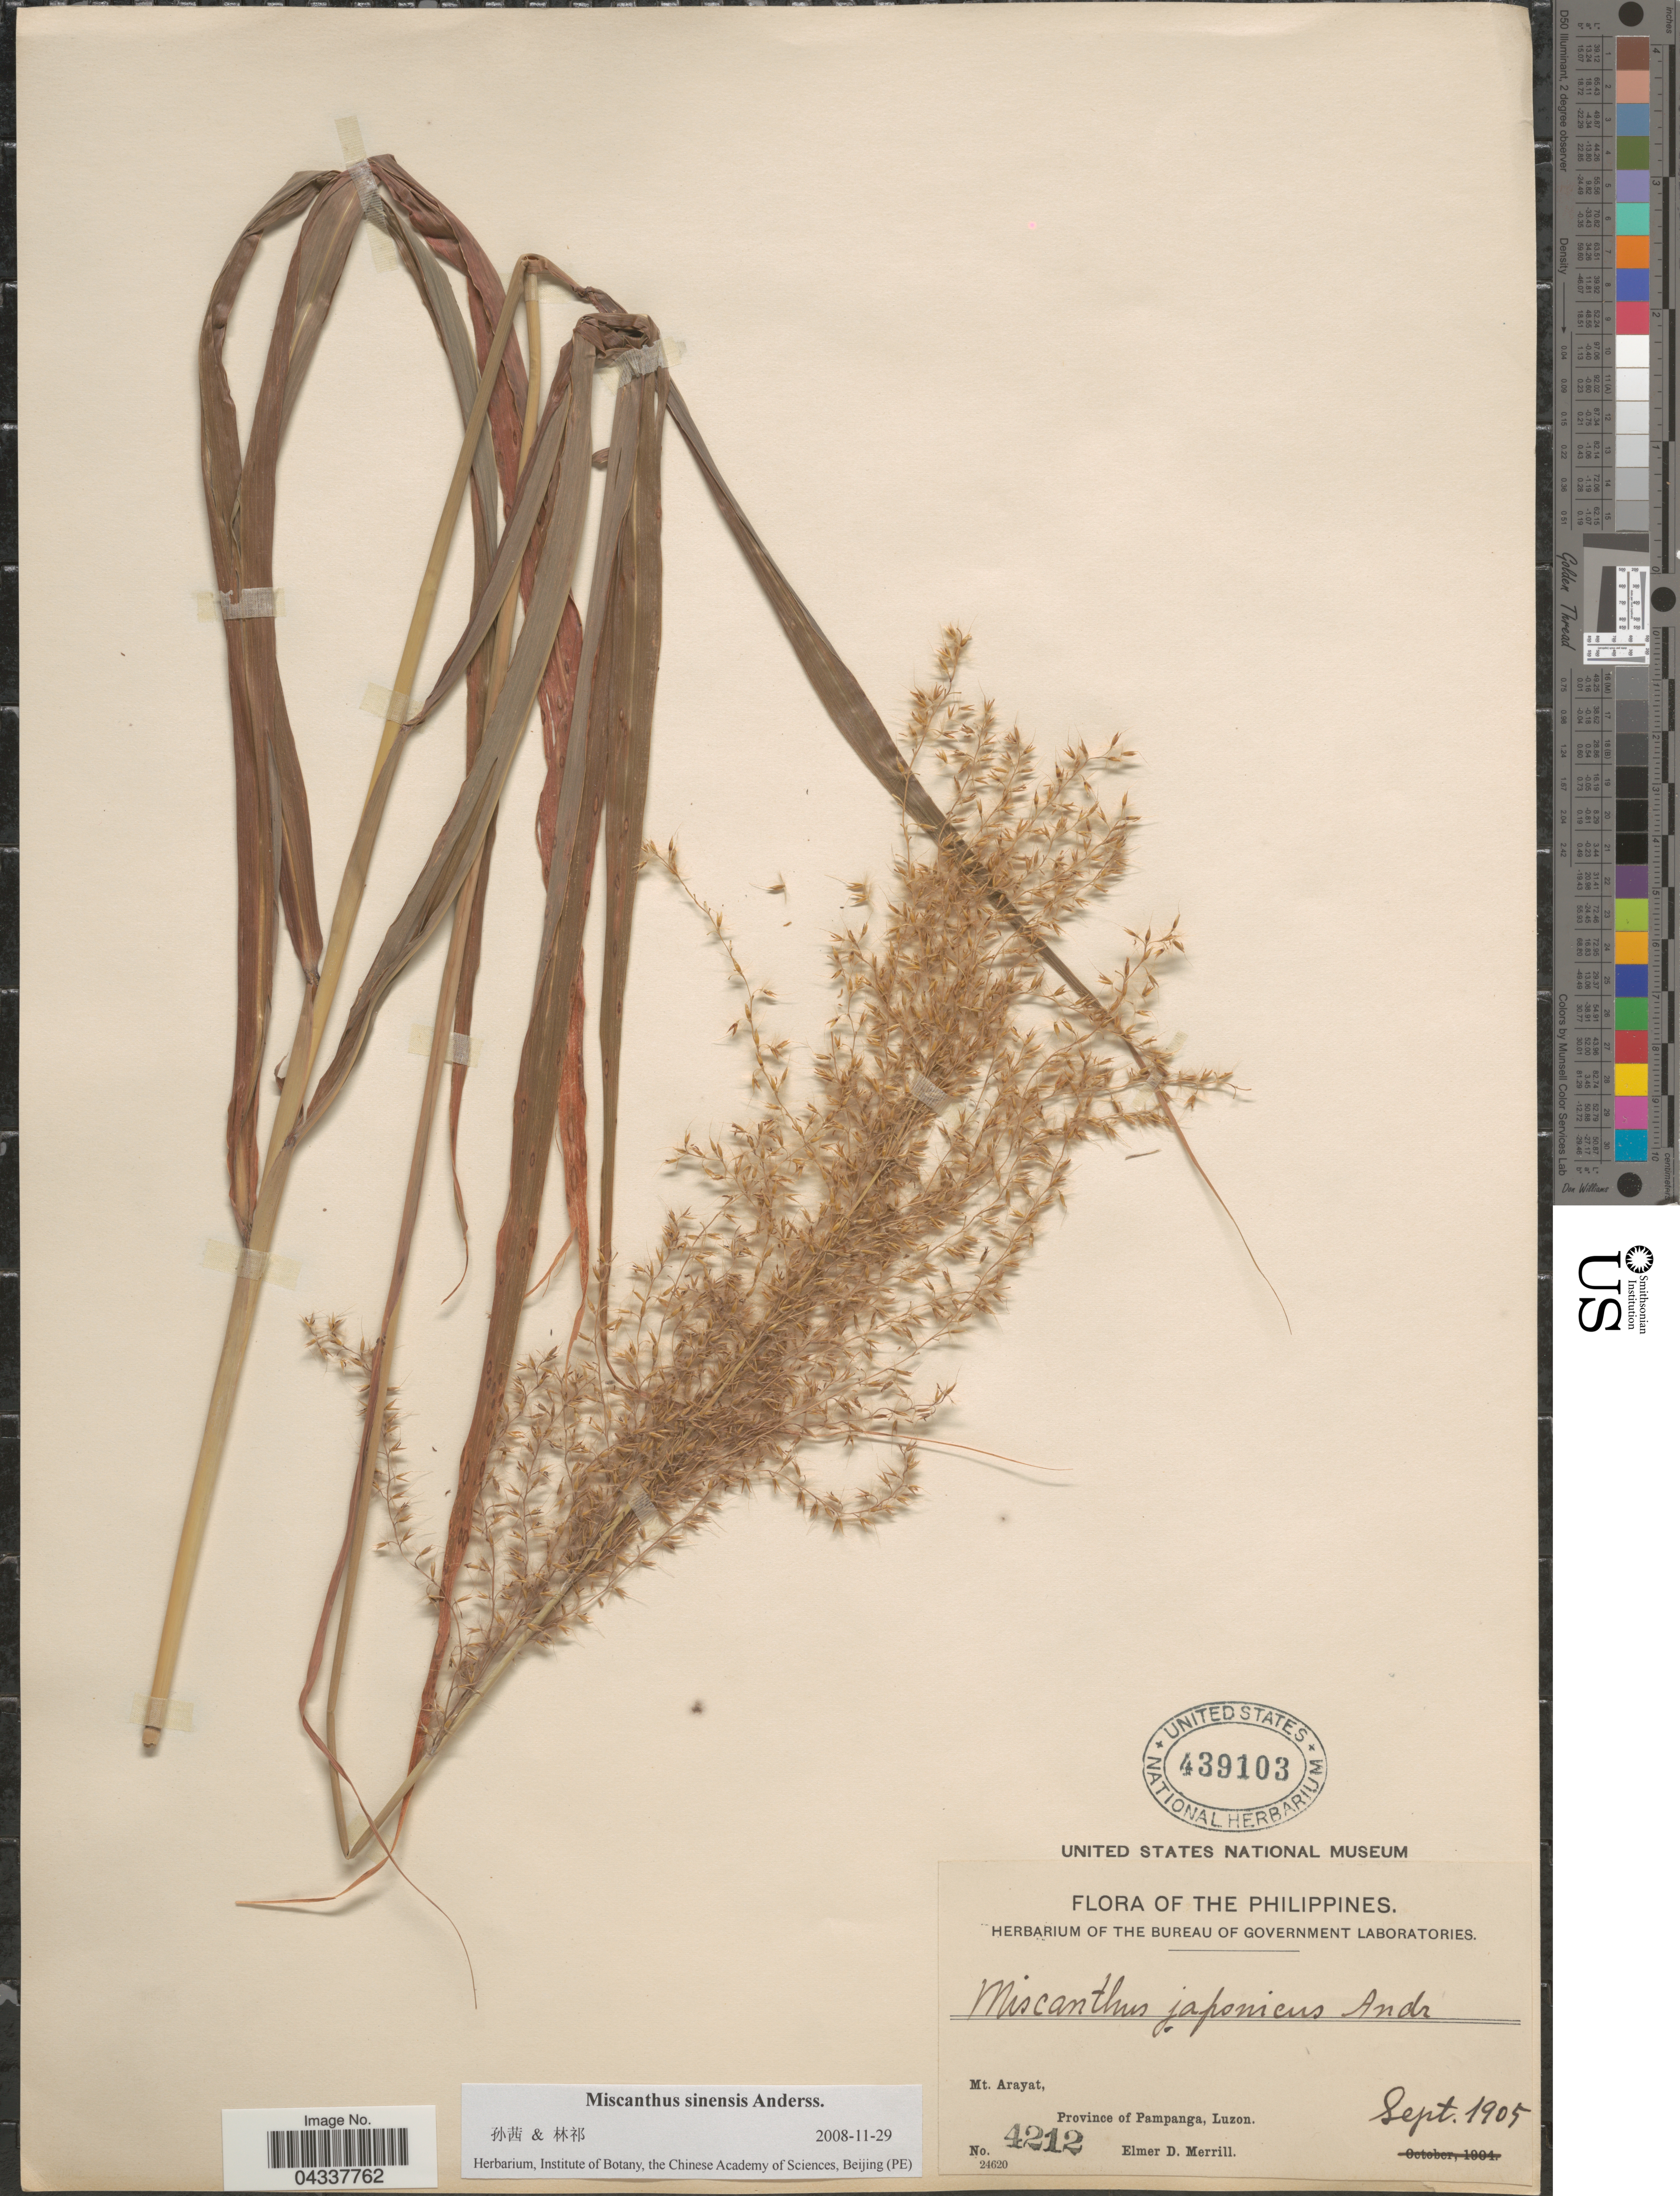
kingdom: Plantae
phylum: Tracheophyta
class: Liliopsida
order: Poales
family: Poaceae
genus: Miscanthus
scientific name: Miscanthus sinensis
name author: Andersson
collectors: E. D. Merrill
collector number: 4212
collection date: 1905-09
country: Philippines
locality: Mt. Arayat, Province of Pampanga, Luzon.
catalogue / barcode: US 439103